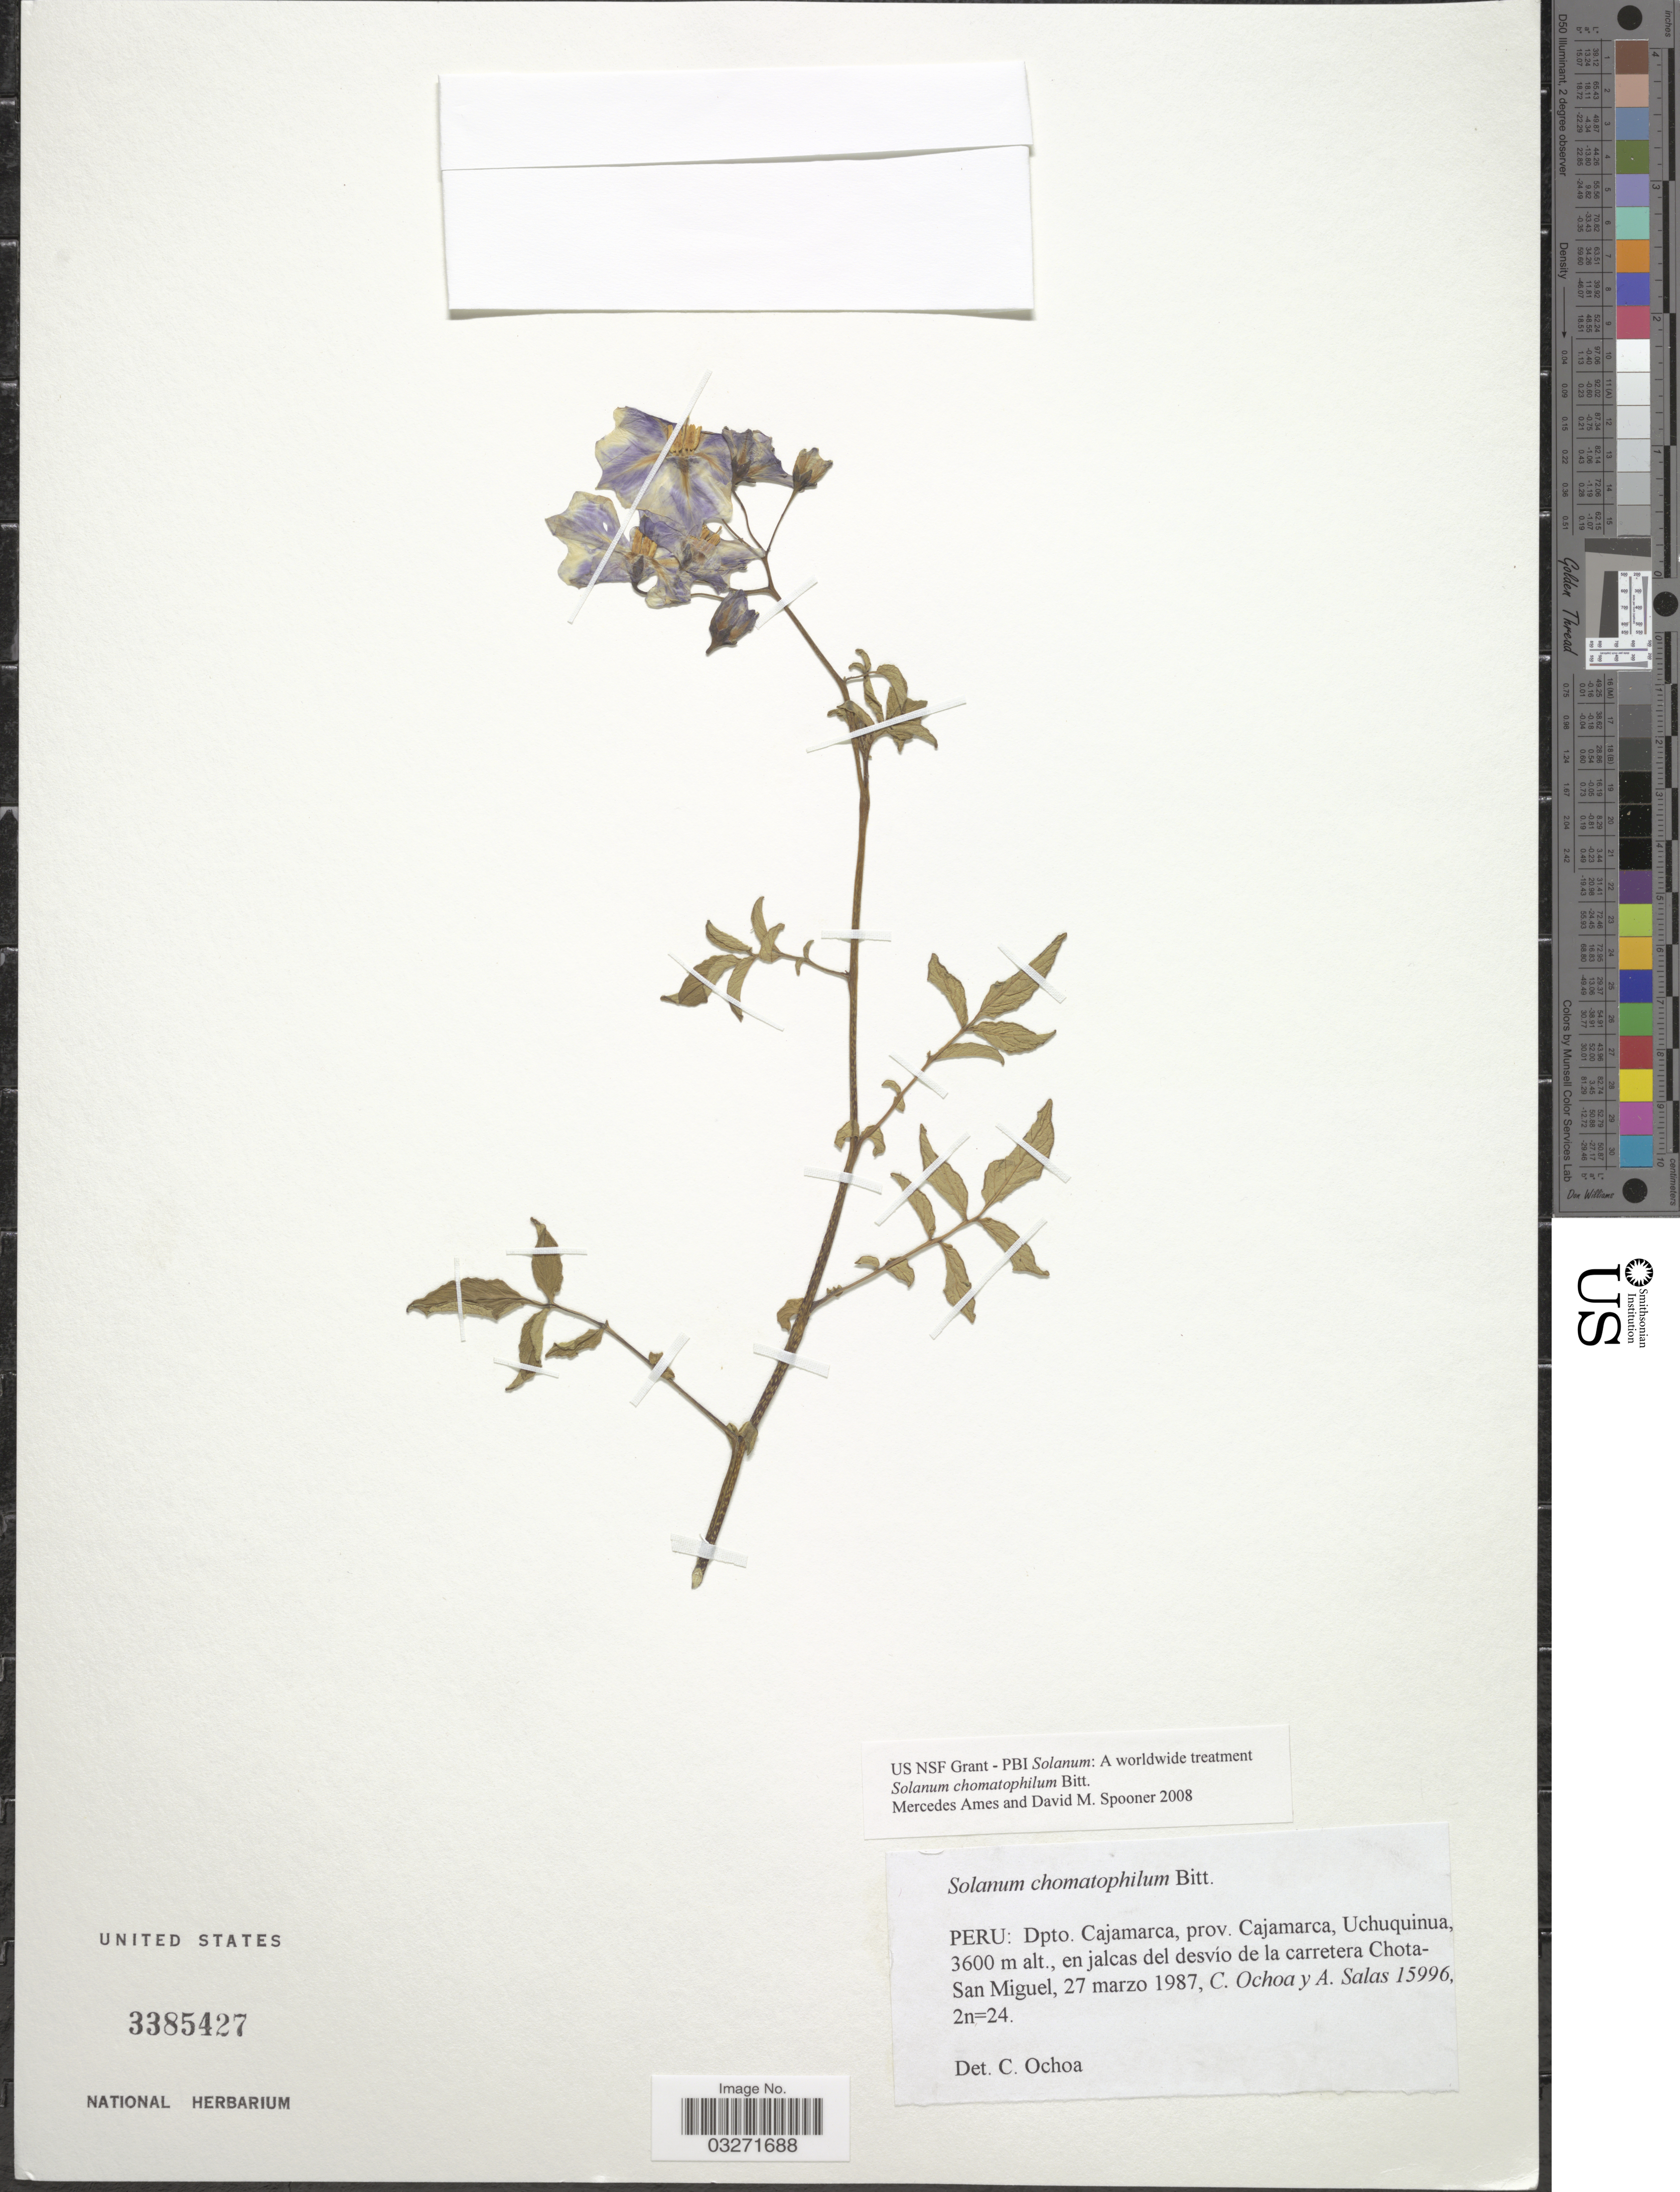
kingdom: Plantae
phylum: Tracheophyta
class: Magnoliopsida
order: Solanales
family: Solanaceae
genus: Solanum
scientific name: Solanum chomatophilum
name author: Bitter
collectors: C. Ochoa & A. Salas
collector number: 15996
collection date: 1987-03-27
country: Peru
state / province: Cajamarca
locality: Dpto. Cajamarca, prov. Cajamarca. Uchuquinua, en jalcas del desvio de la carretera Chota-San Miguel.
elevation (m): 3600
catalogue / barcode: US 3385427